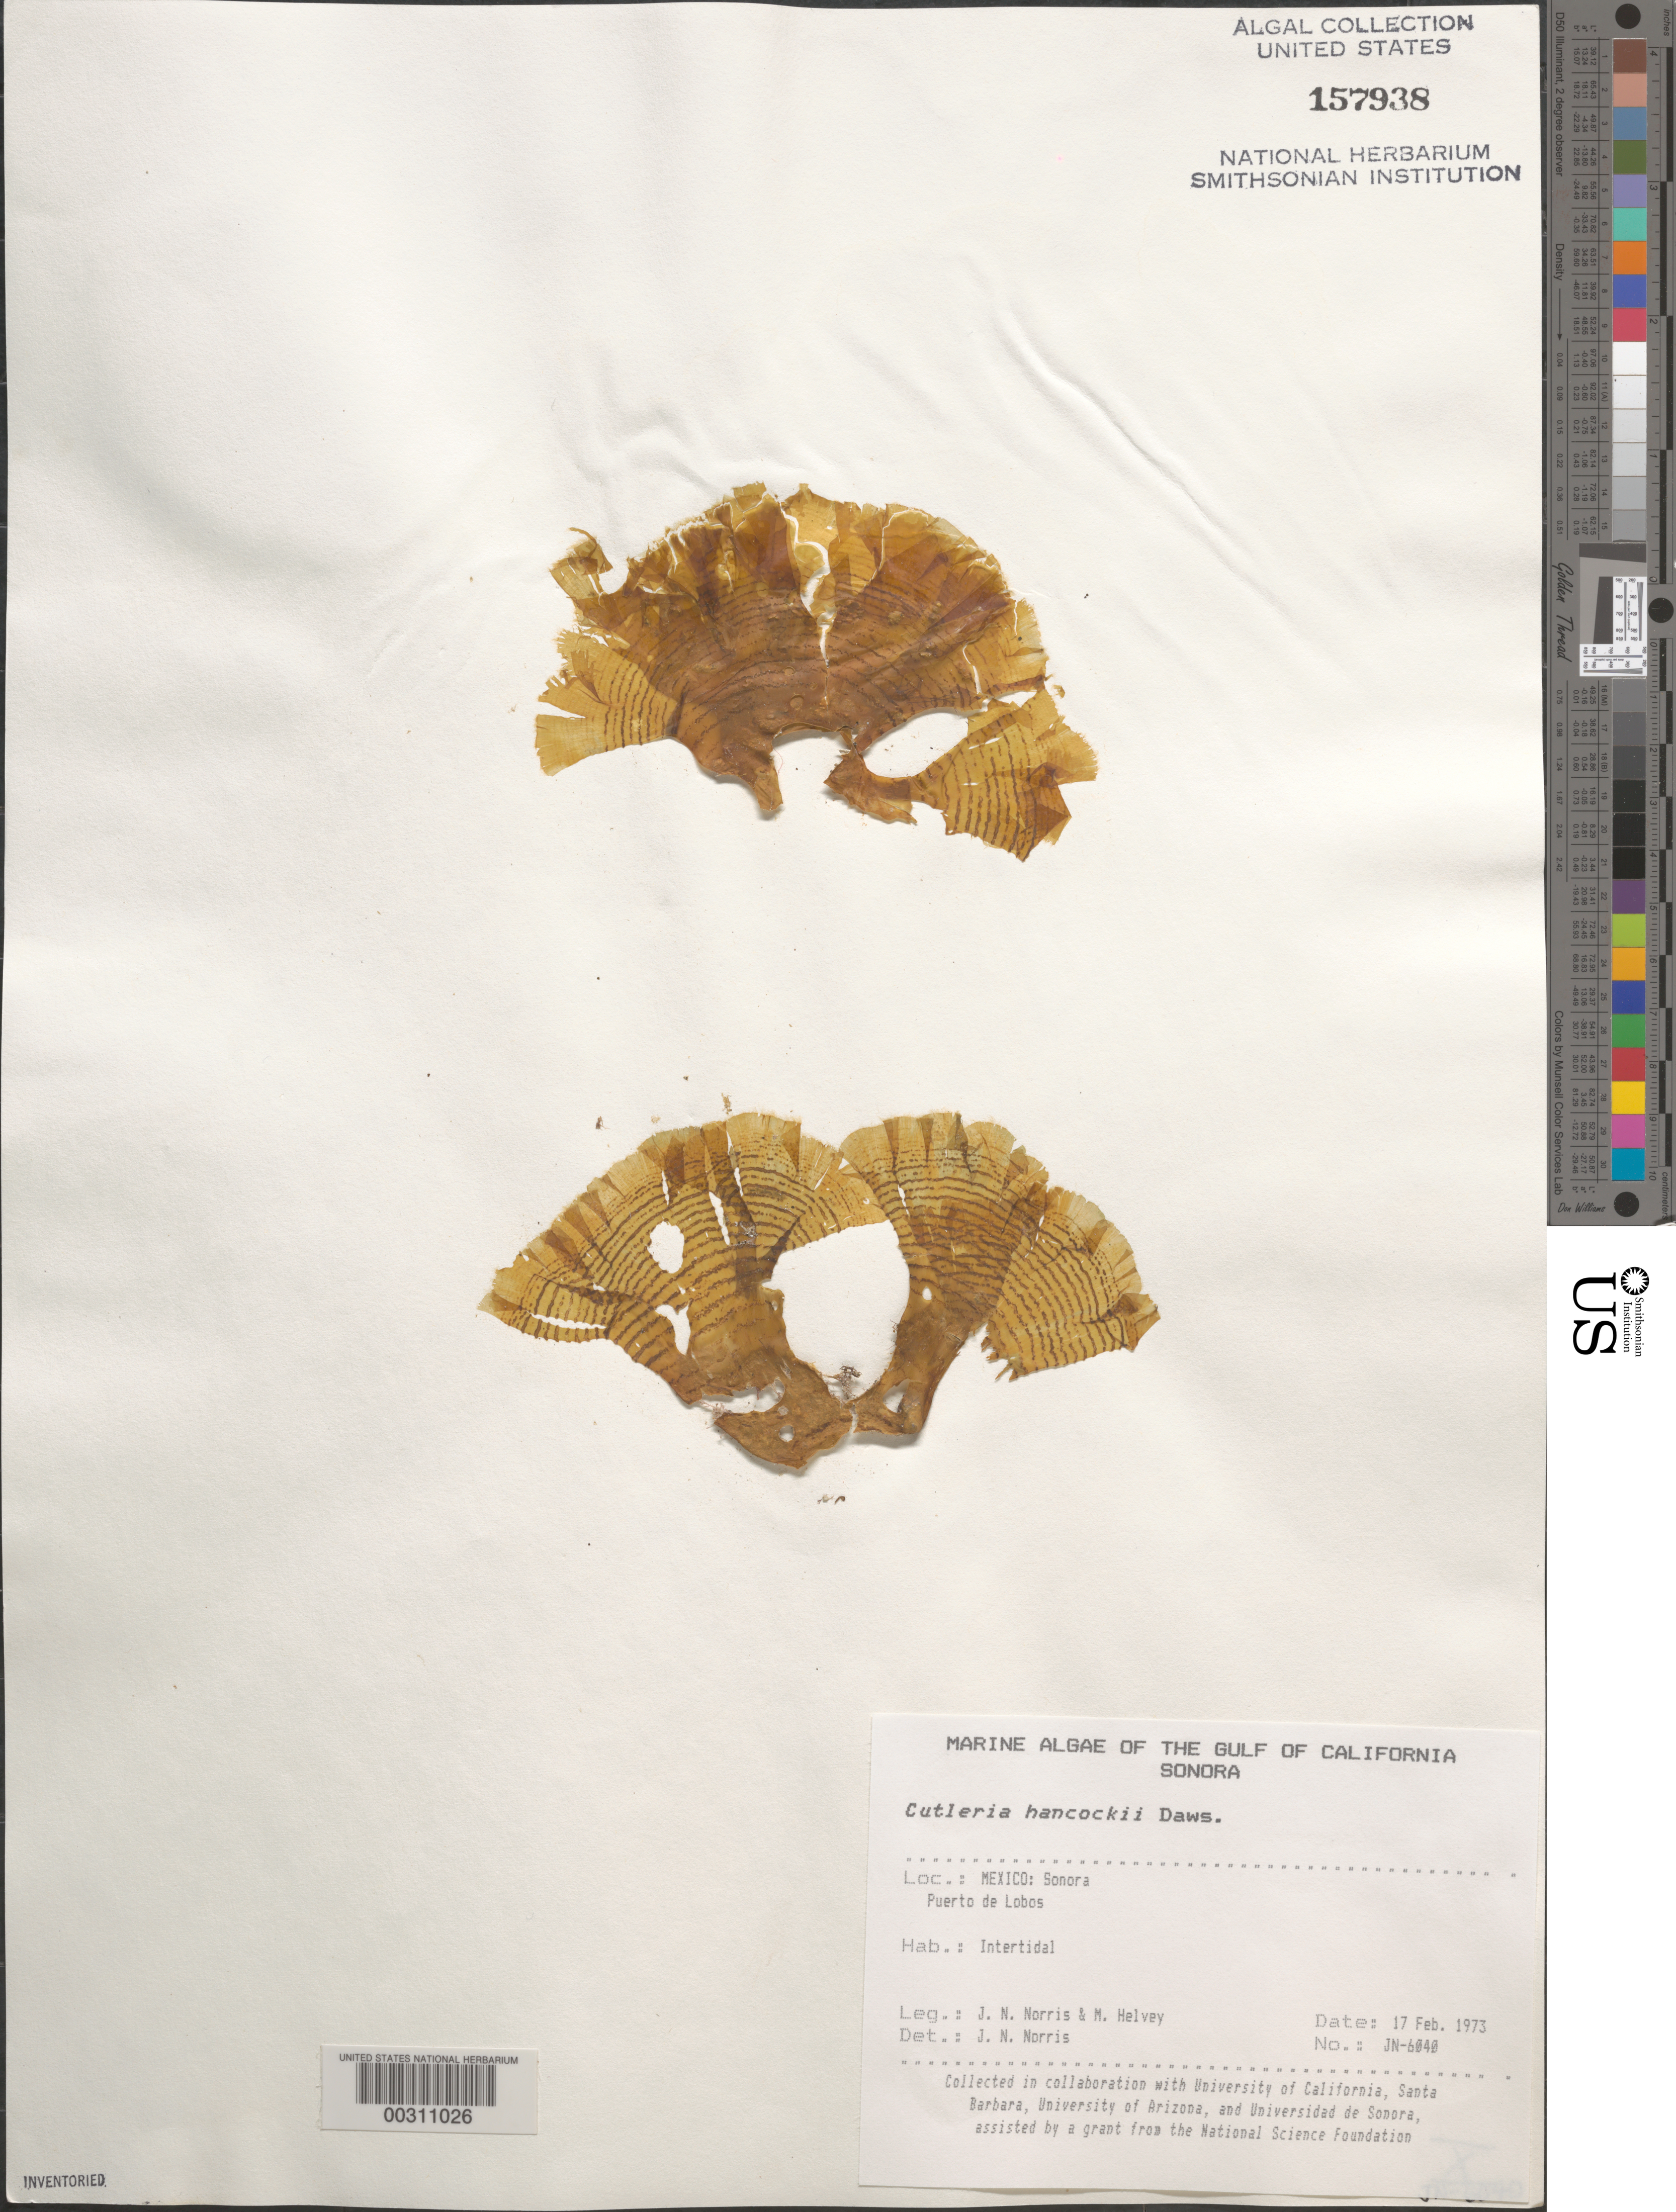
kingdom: Chromista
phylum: Ochrophyta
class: Phaeophyceae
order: Cutleriales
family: Cutleriaceae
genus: Cutleria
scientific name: Cutleria hancockii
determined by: Norris, James N.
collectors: J. N. Norris & M. Helvey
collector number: JN-6040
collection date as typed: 17 Feb 1973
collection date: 1973-02-17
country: Mexico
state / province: Sonora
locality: Cabo Tepoca, Puerto de Lobos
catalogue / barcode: US 157938